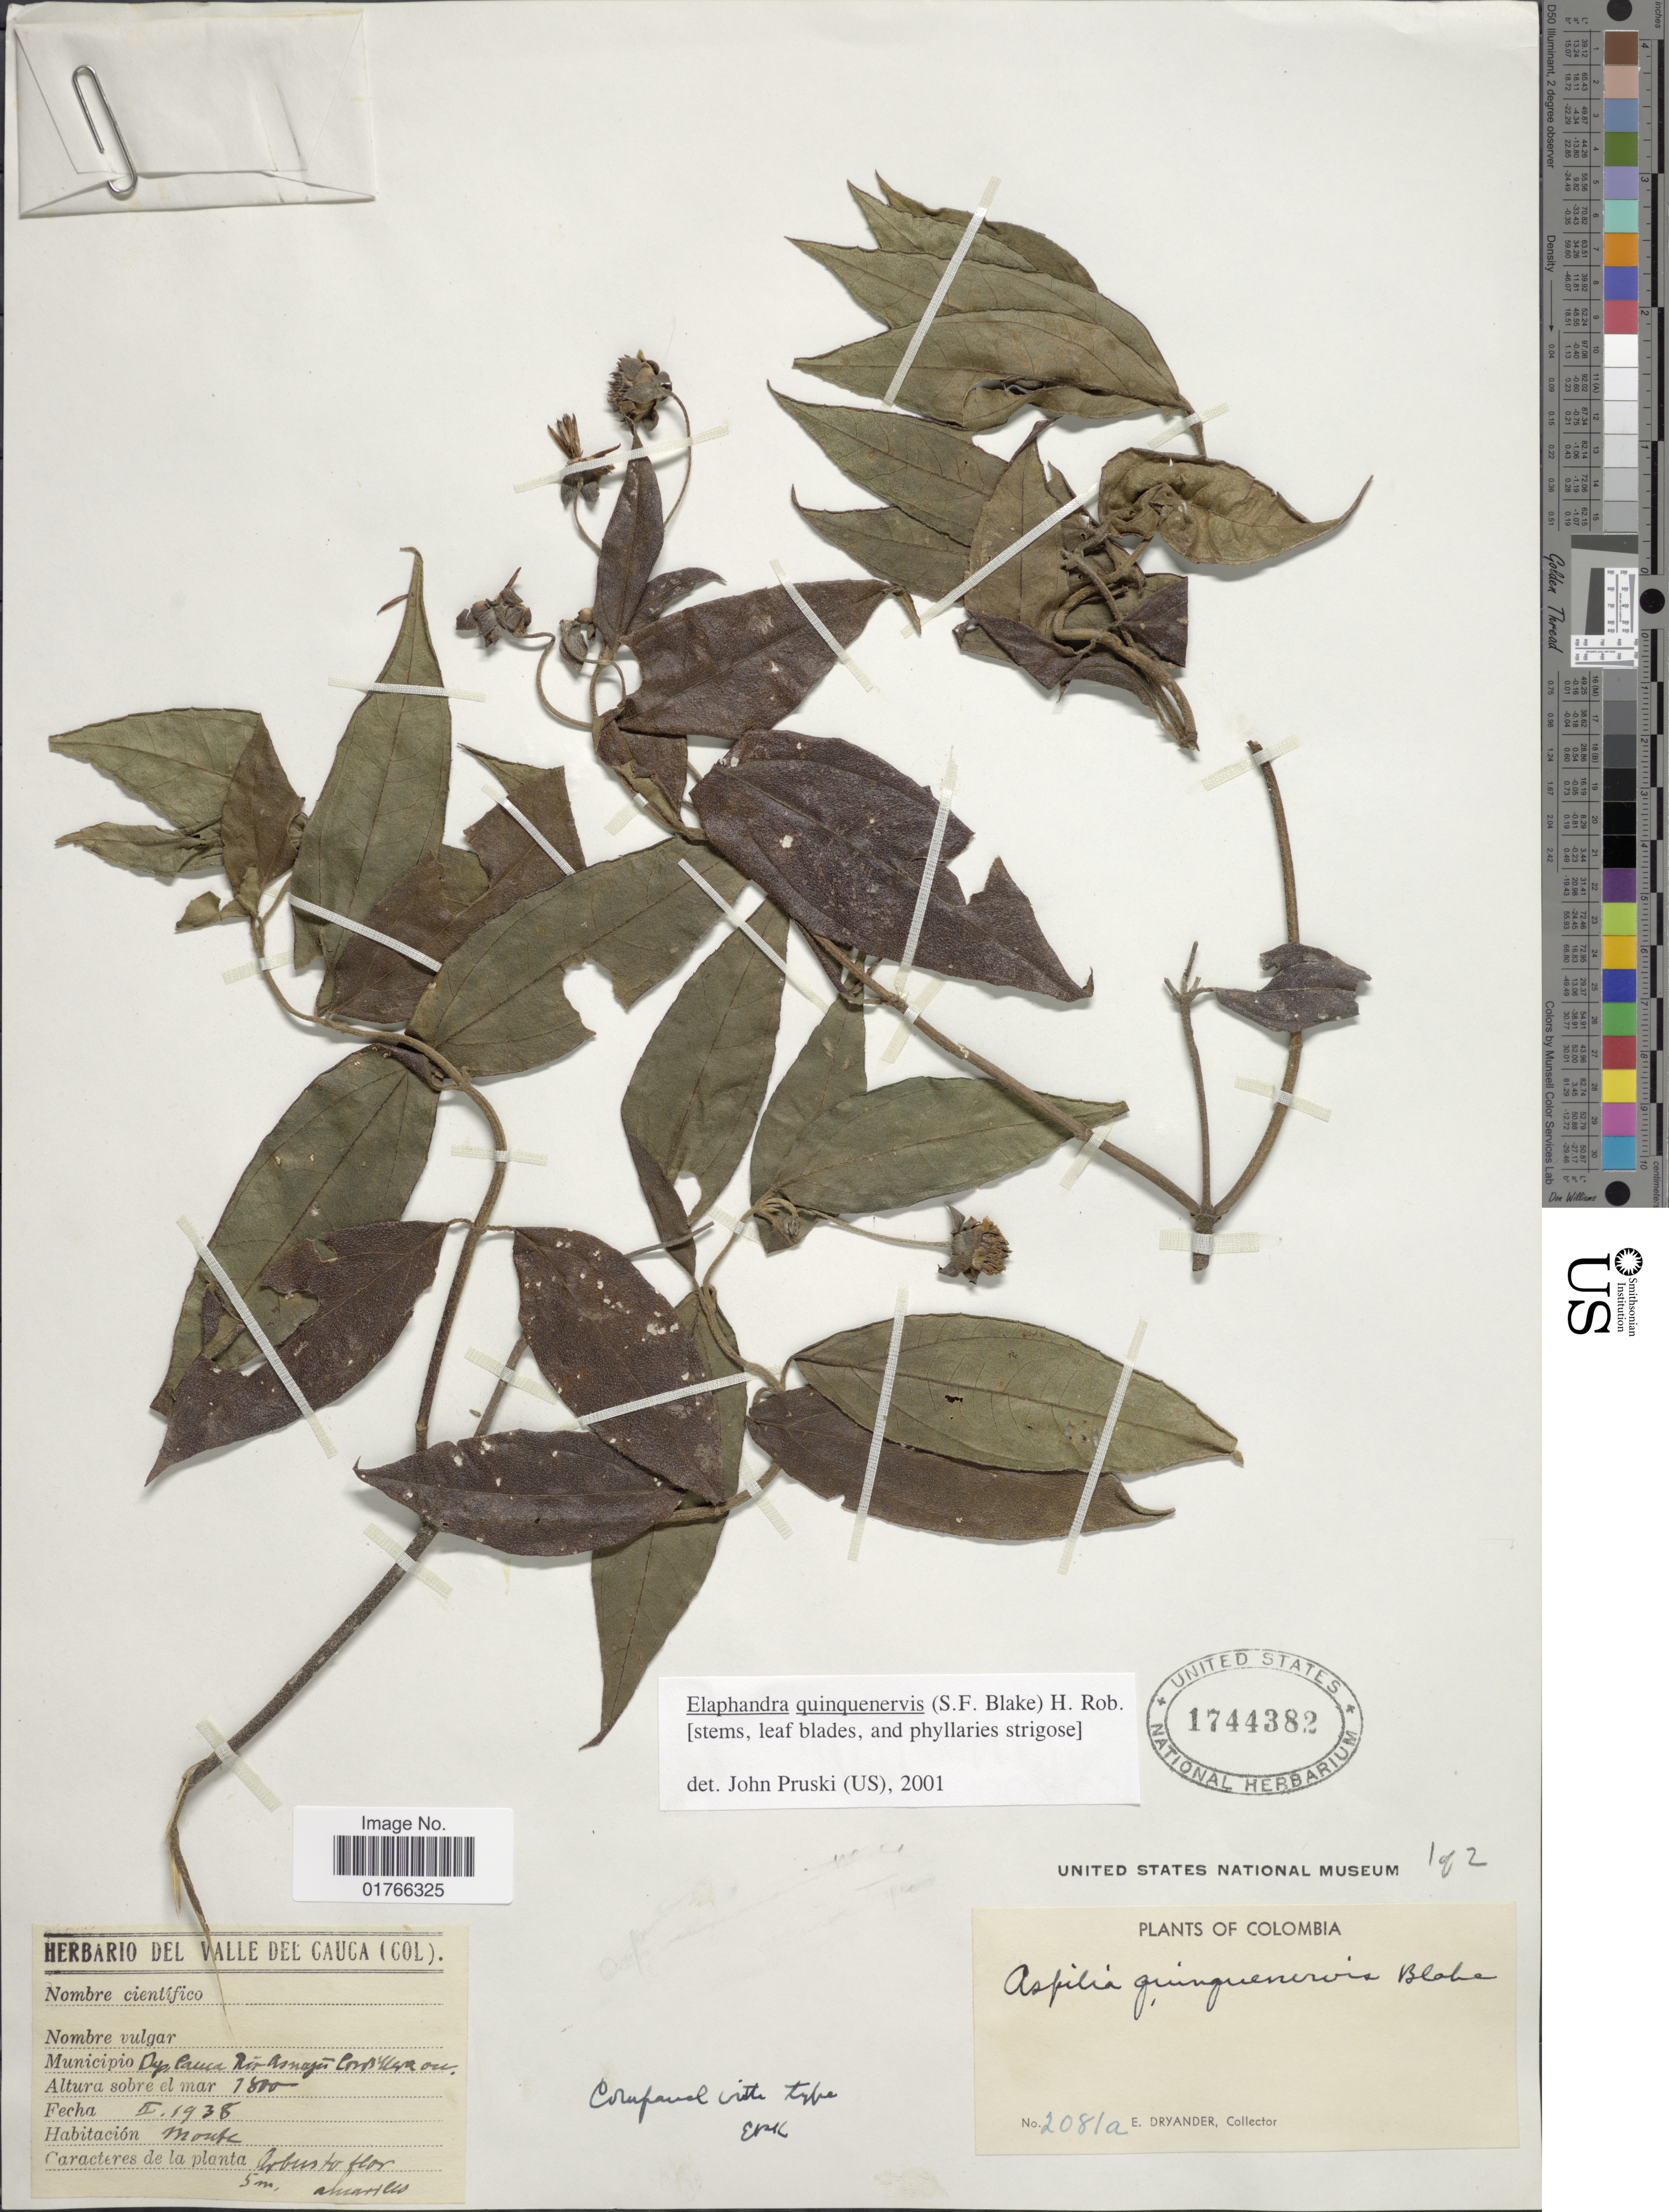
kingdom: Plantae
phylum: Tracheophyta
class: Magnoliopsida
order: Asterales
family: Asteraceae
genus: Elaphandra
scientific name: Elaphandra quinquenervis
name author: (S.F. Blake) H. Rob.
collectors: E. Dryander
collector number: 2081a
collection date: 1938-02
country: Colombia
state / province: Cauca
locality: Municipio Dye, Cauca Rio Asnaju Cordillera occ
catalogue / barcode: US 1744382